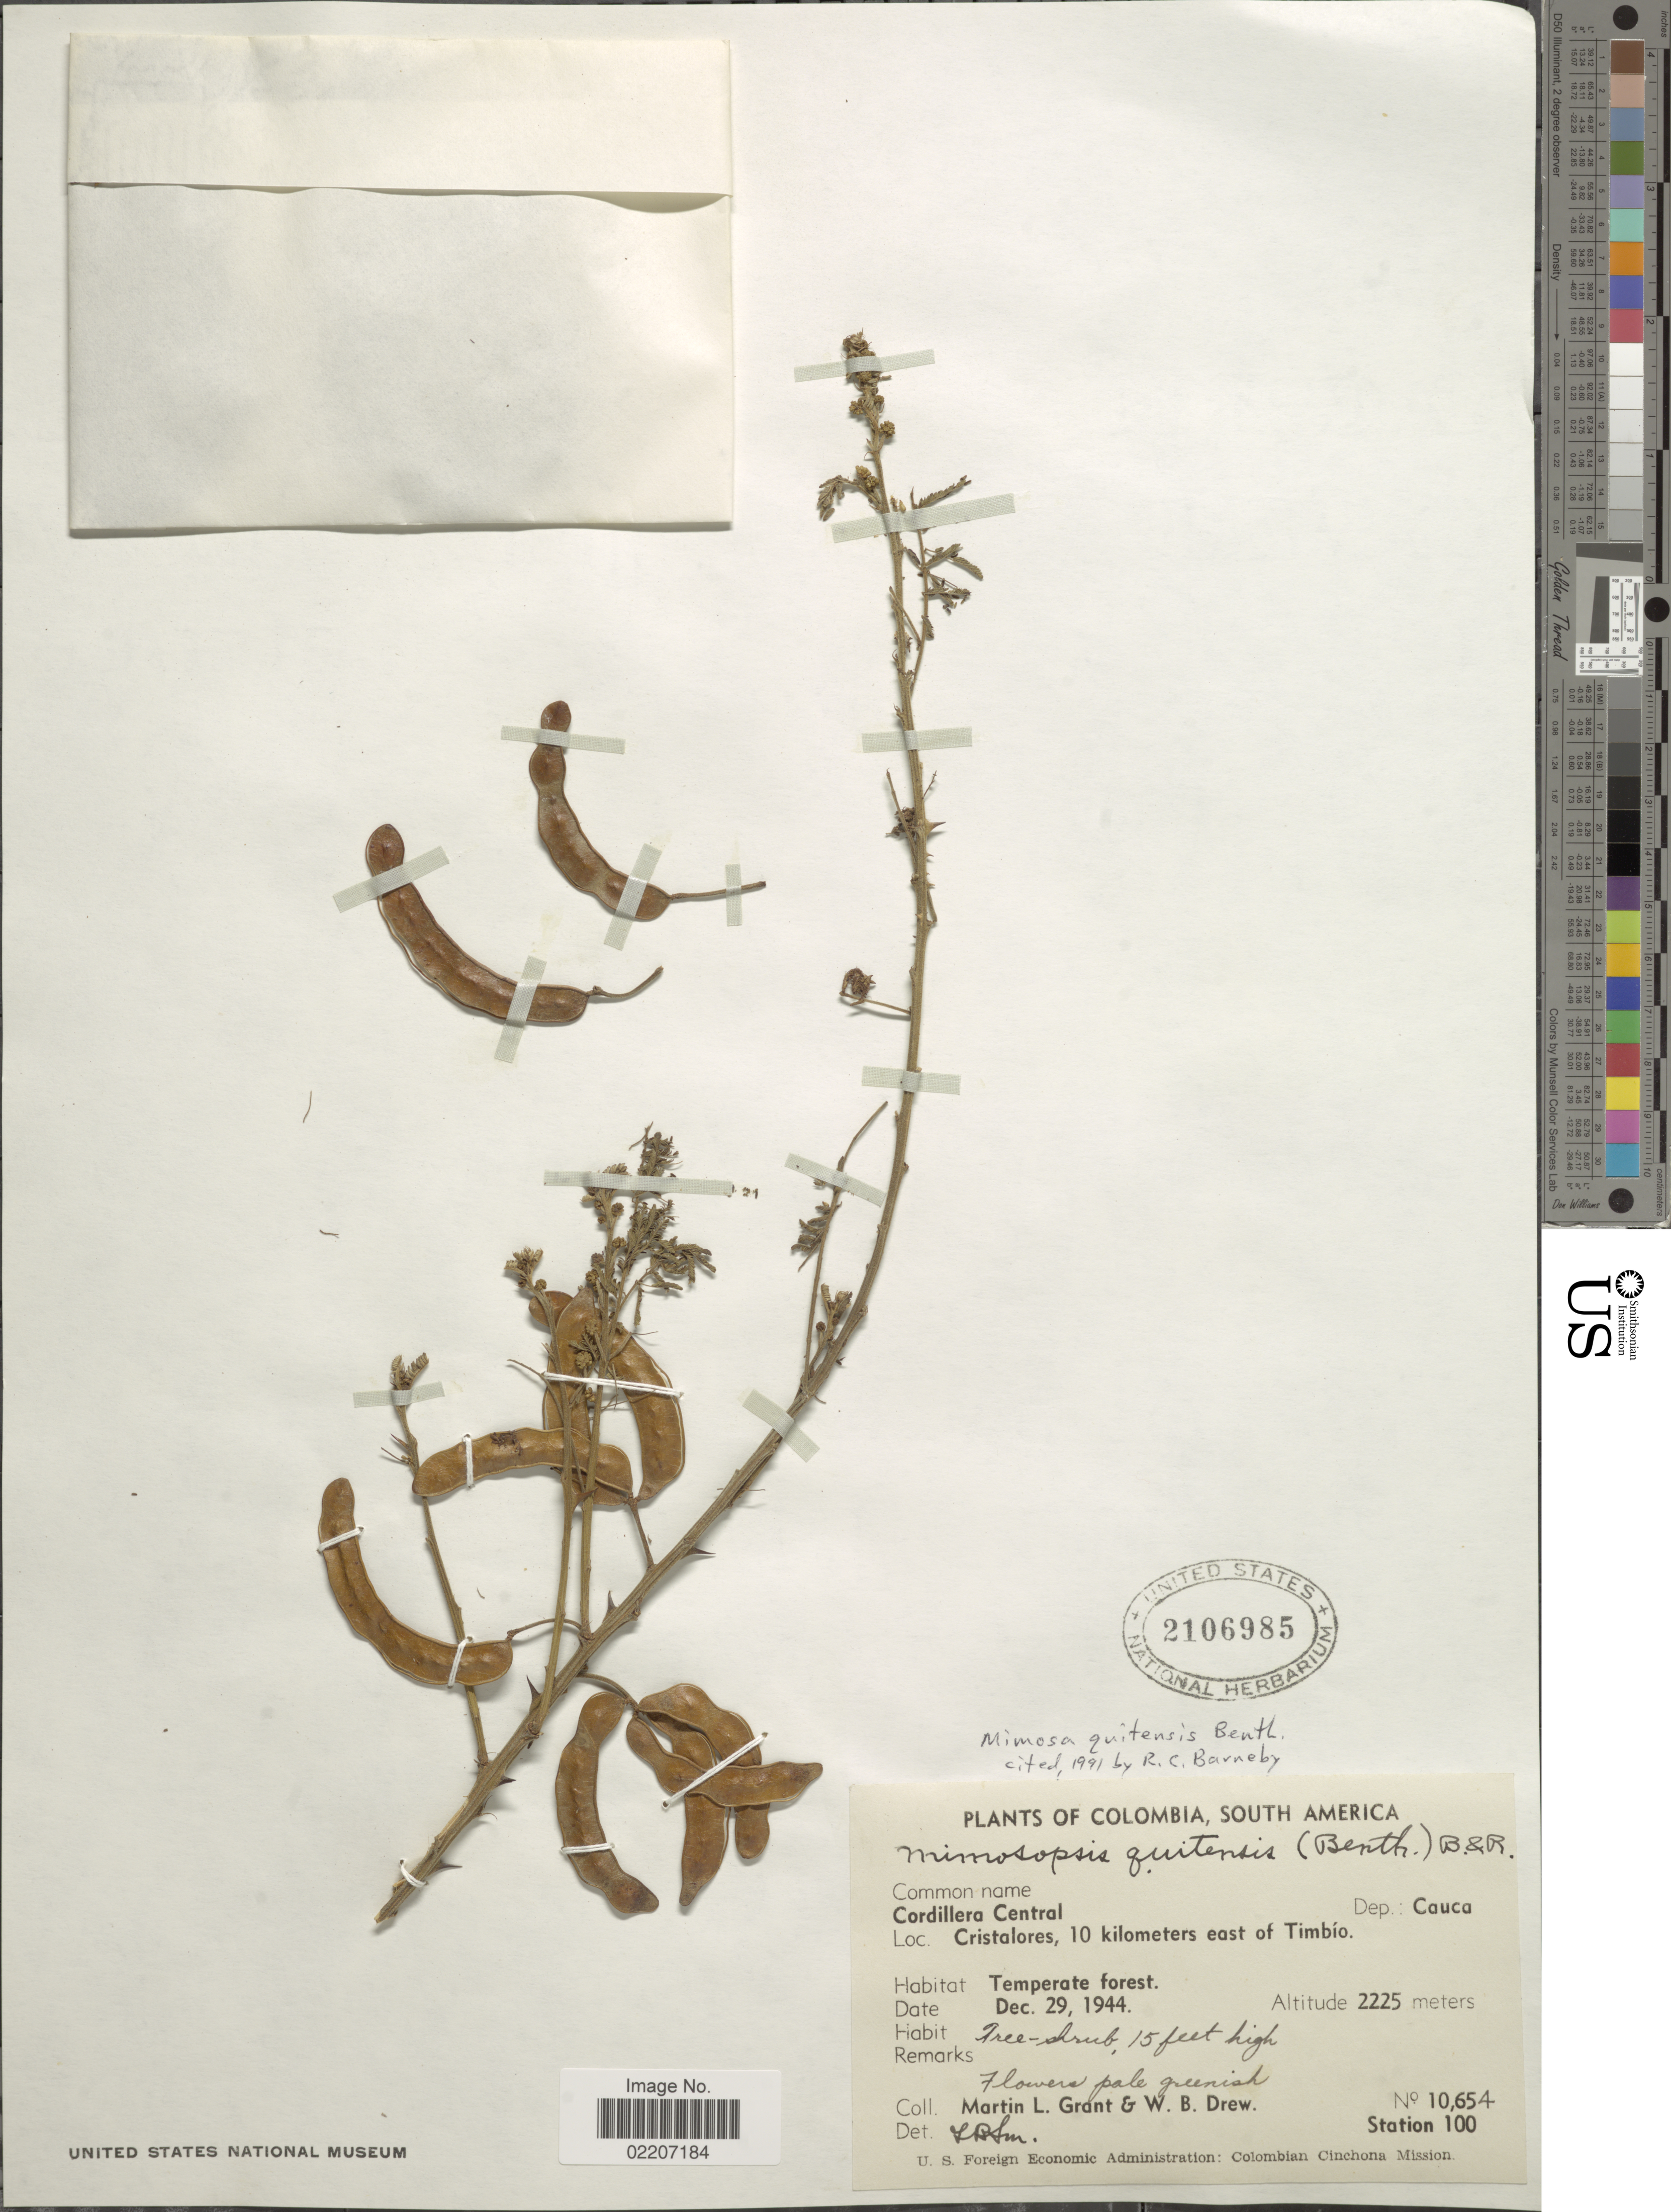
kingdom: Plantae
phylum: Tracheophyta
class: Magnoliopsida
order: Fabales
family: Fabaceae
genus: Mimosa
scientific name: Mimosa quitensis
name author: Benth.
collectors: M. L. Grant & W. B. Drew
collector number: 10654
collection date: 1944-12-29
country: Colombia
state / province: Cauca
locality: Cordillera Central, Dep.: Cauca, Cristalores, 10 kilometers east of Timbio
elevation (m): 2225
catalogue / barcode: US 2106985